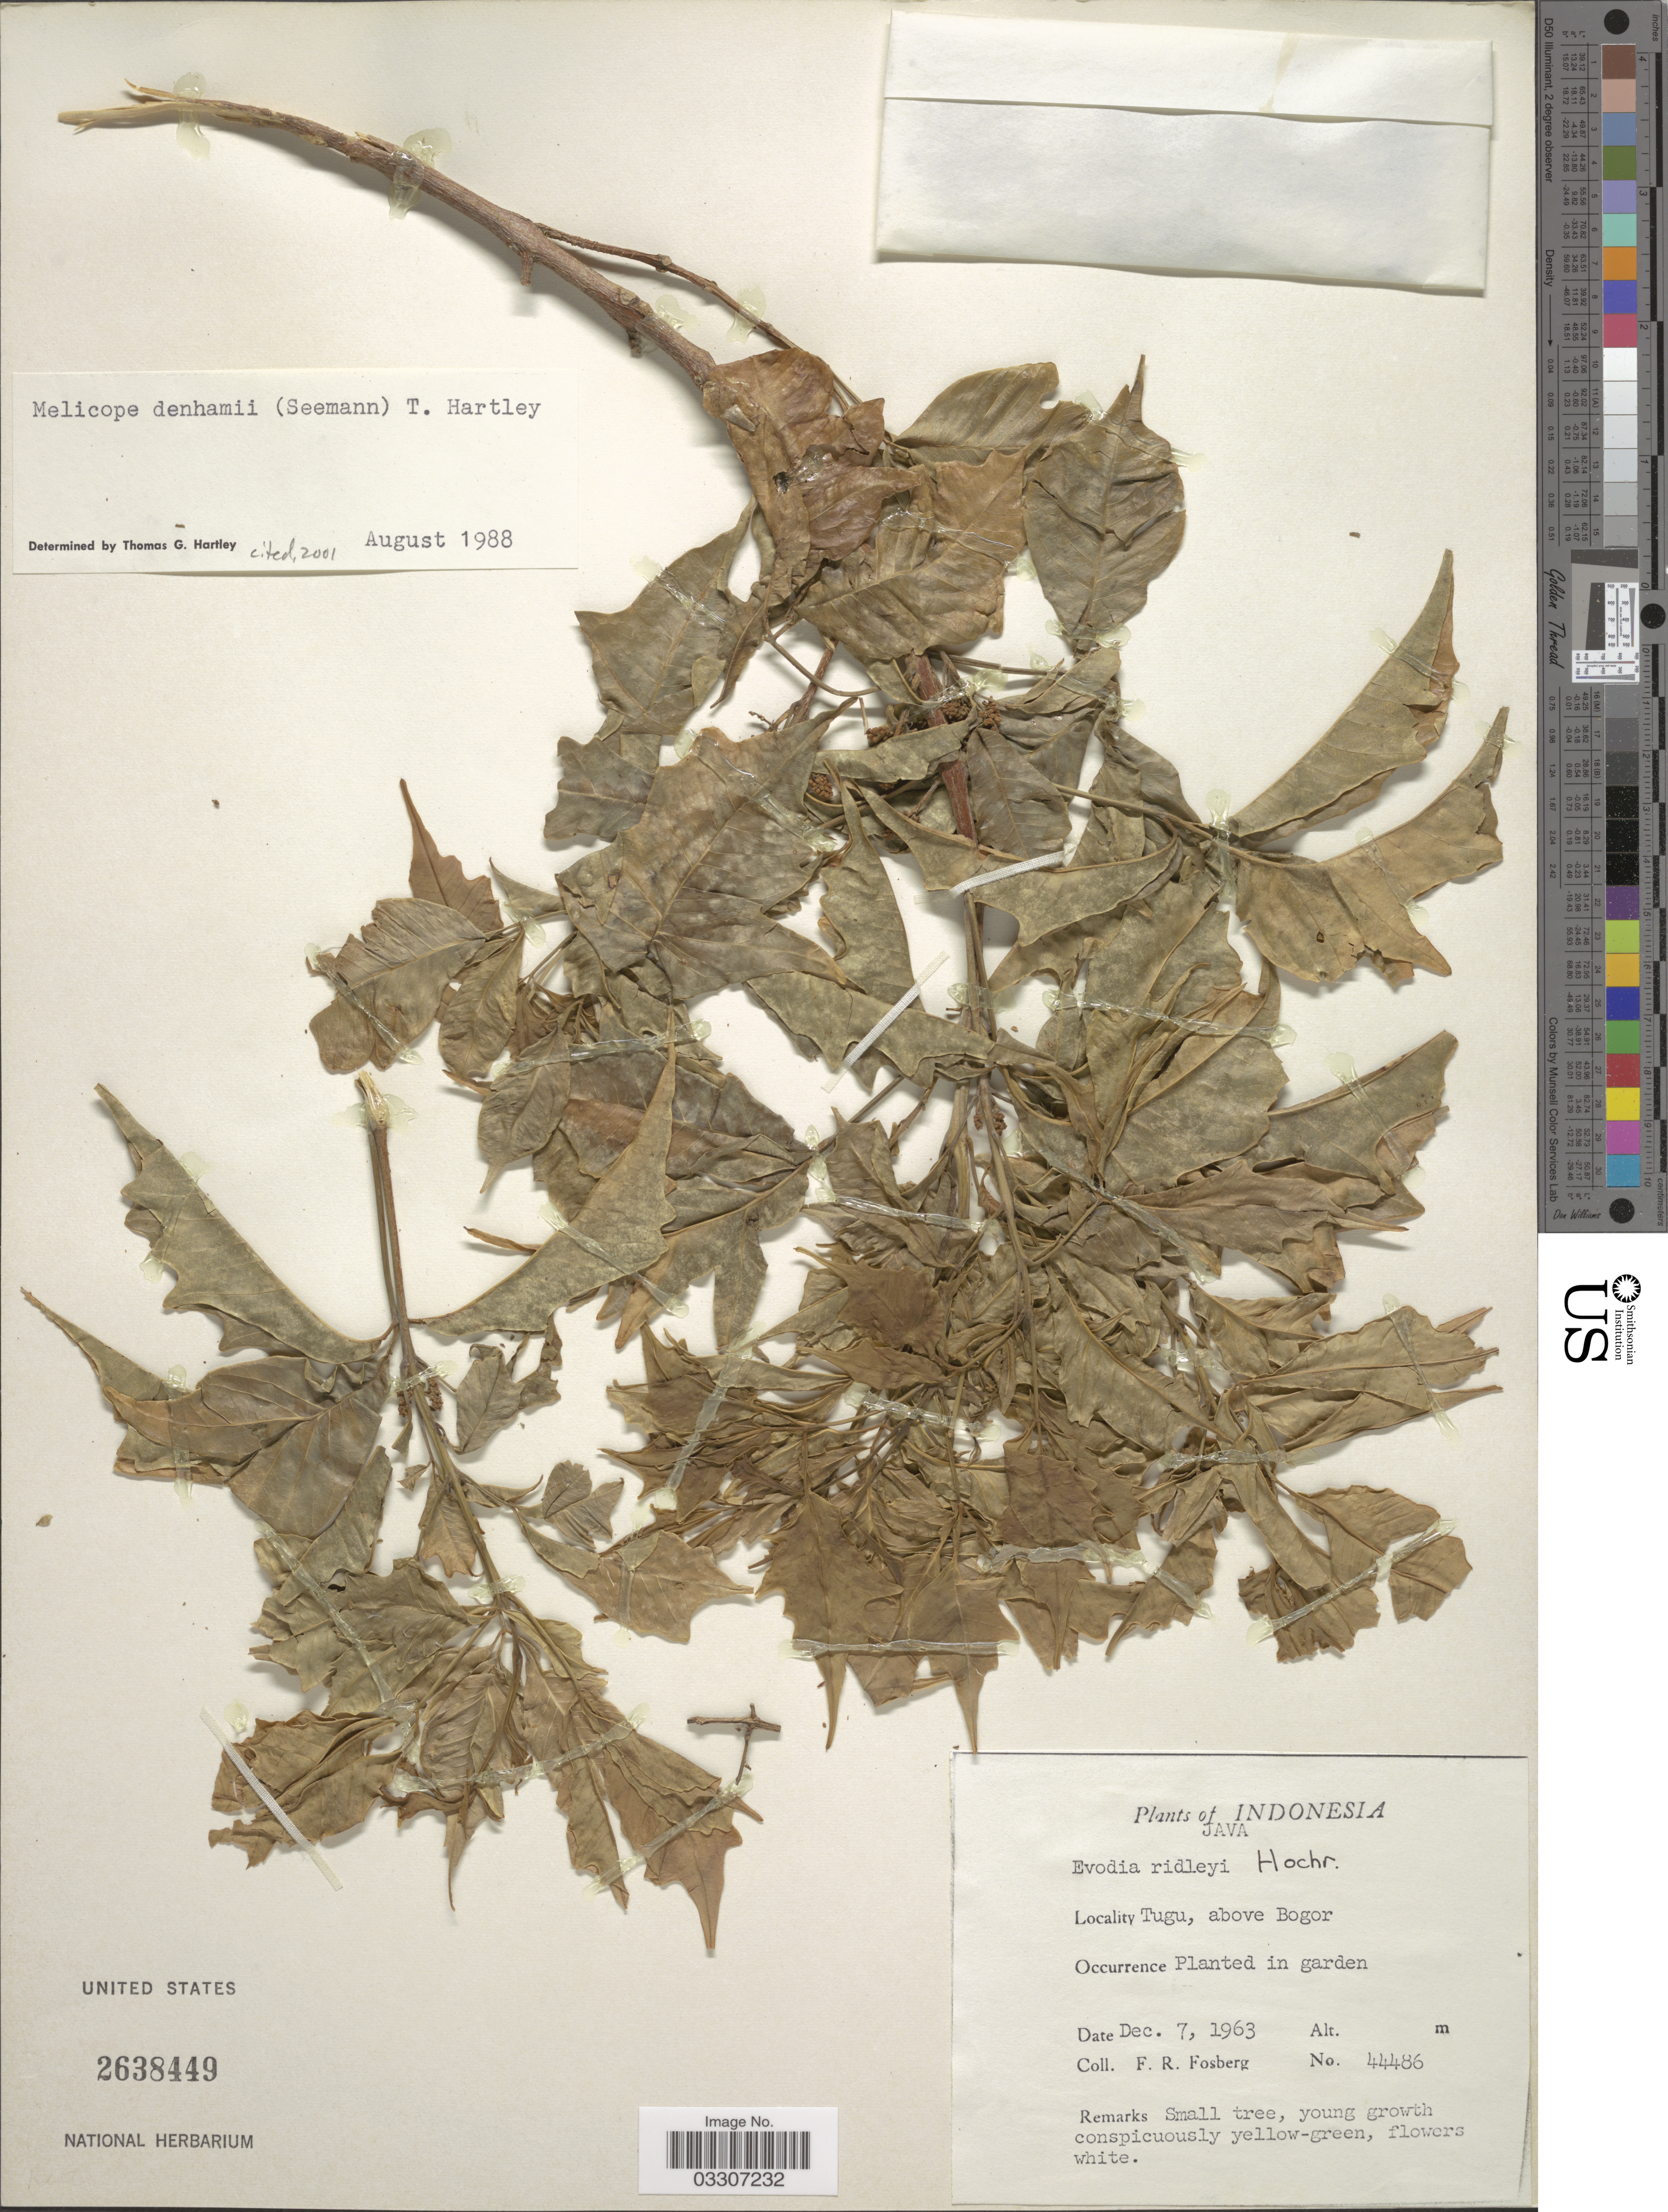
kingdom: Plantae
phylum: Tracheophyta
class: Magnoliopsida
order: Sapindales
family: Rutaceae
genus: Melicope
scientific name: Melicope denhamii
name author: (Seem.) T.G. Hartley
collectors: F. R. Fosberg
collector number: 44486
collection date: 1963-12-07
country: Indonesia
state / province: Java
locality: Tugu, above Bogor.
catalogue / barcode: US 2638449